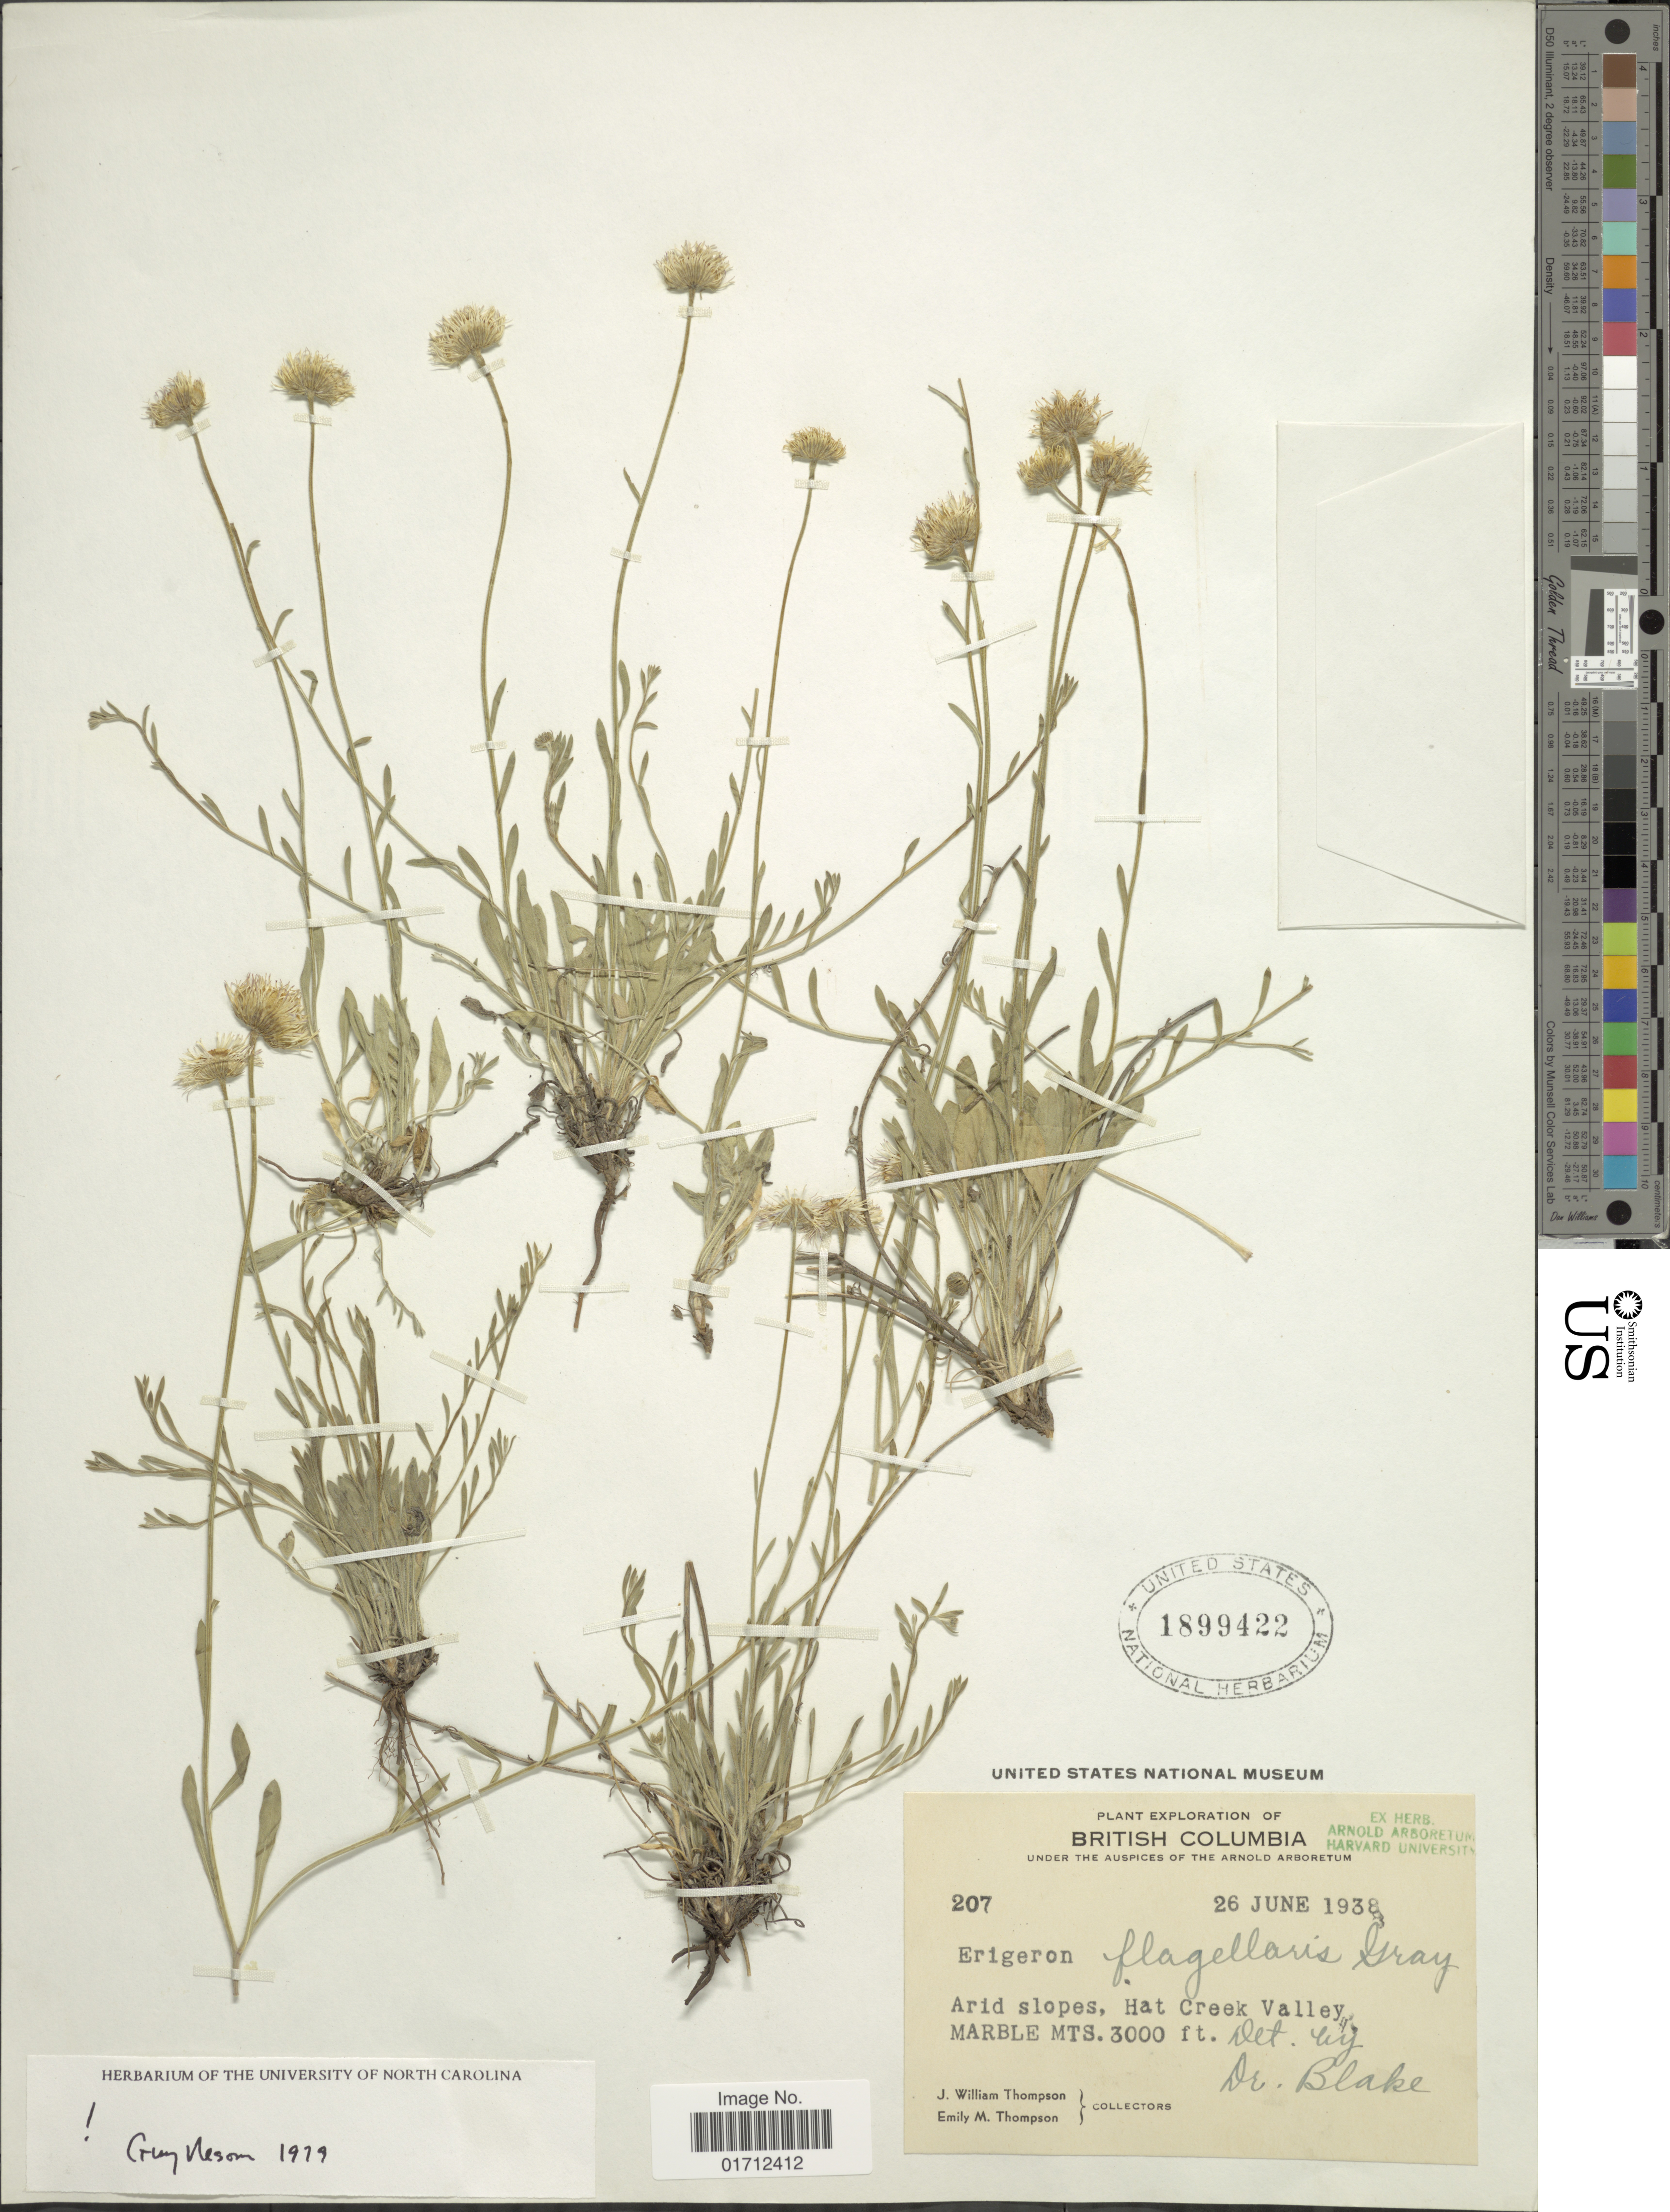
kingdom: Plantae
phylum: Tracheophyta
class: Magnoliopsida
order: Asterales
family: Asteraceae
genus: Erigeron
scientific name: Erigeron flagellaris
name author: A. Gray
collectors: J. W. Thompson & E. M. Thompson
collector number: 207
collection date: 1938-06-26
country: Canada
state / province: British Columbia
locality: Hat Creek Valley Marble Mts.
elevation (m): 914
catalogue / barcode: US 1899422